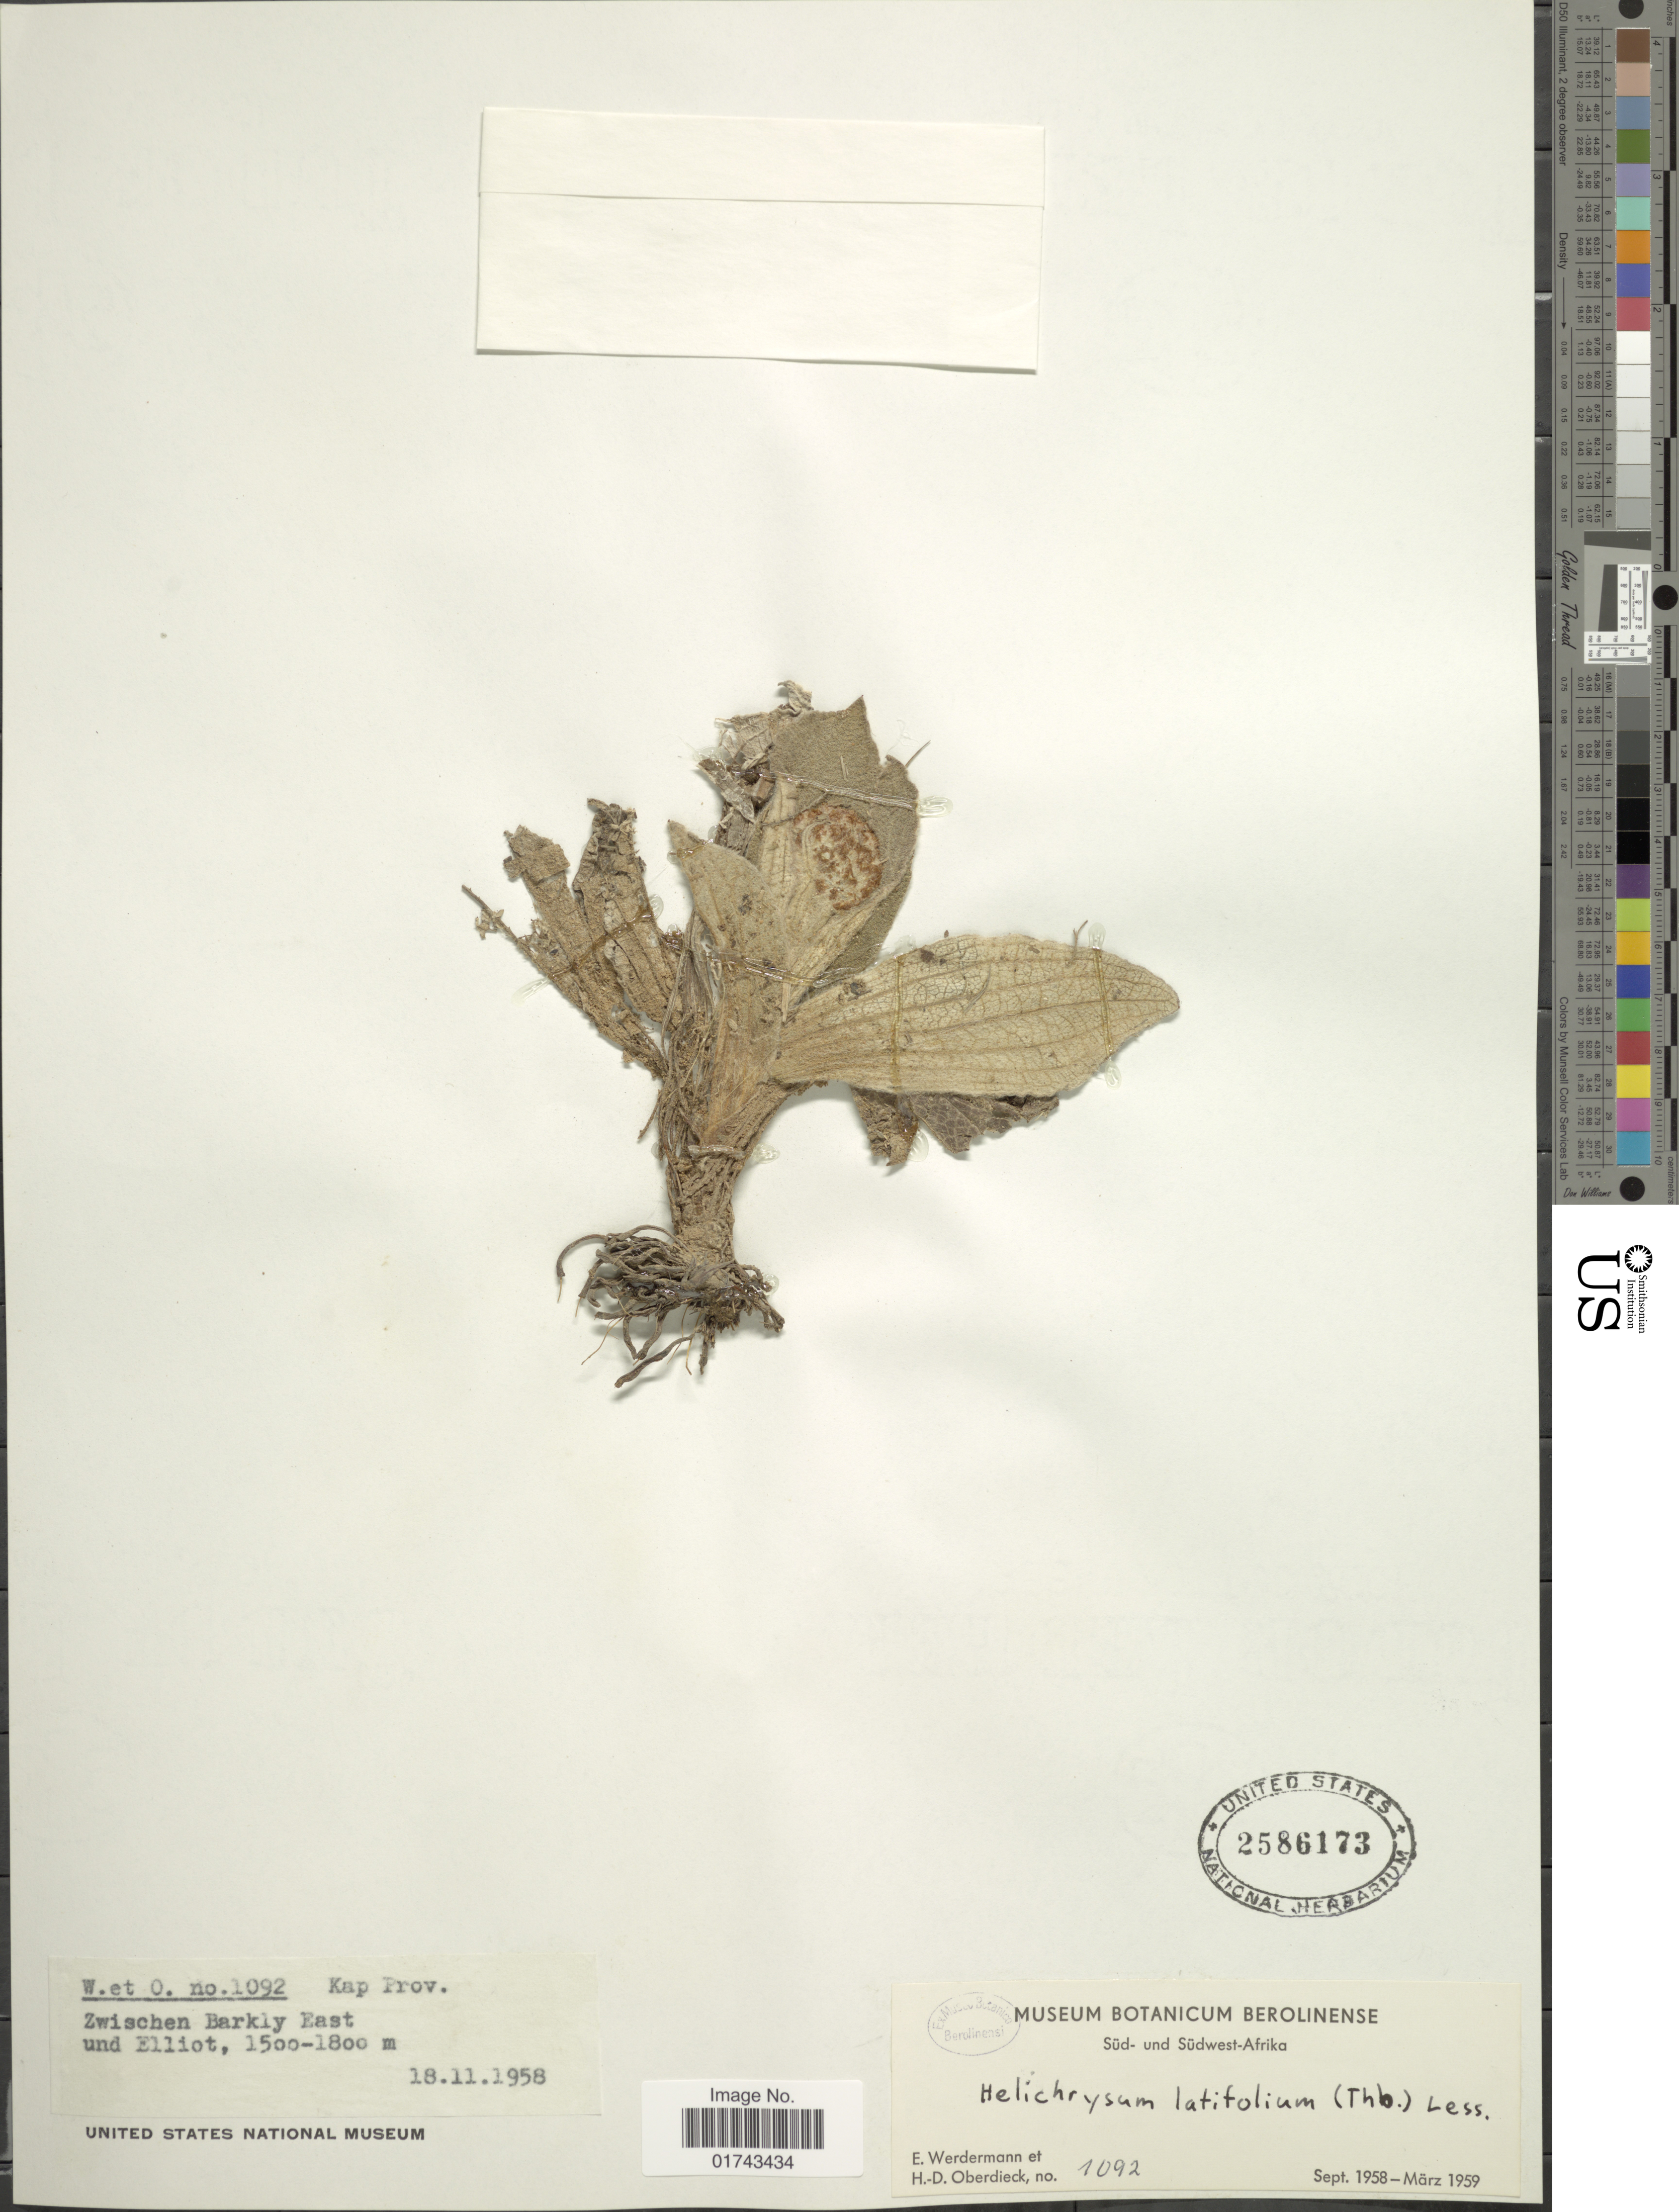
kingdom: Plantae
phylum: Tracheophyta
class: Magnoliopsida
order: Asterales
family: Asteraceae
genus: Helichrysum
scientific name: Helichrysum nudifolium var. pilosellum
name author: (L.) Beentje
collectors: E. Werdermann & H. Oberdieck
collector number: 1092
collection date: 1958-11-18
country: South Africa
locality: Kap Prov., Zwischen Barkly East und Elliot, Süd- und Südwest Afrika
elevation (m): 1500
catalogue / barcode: US 2586173